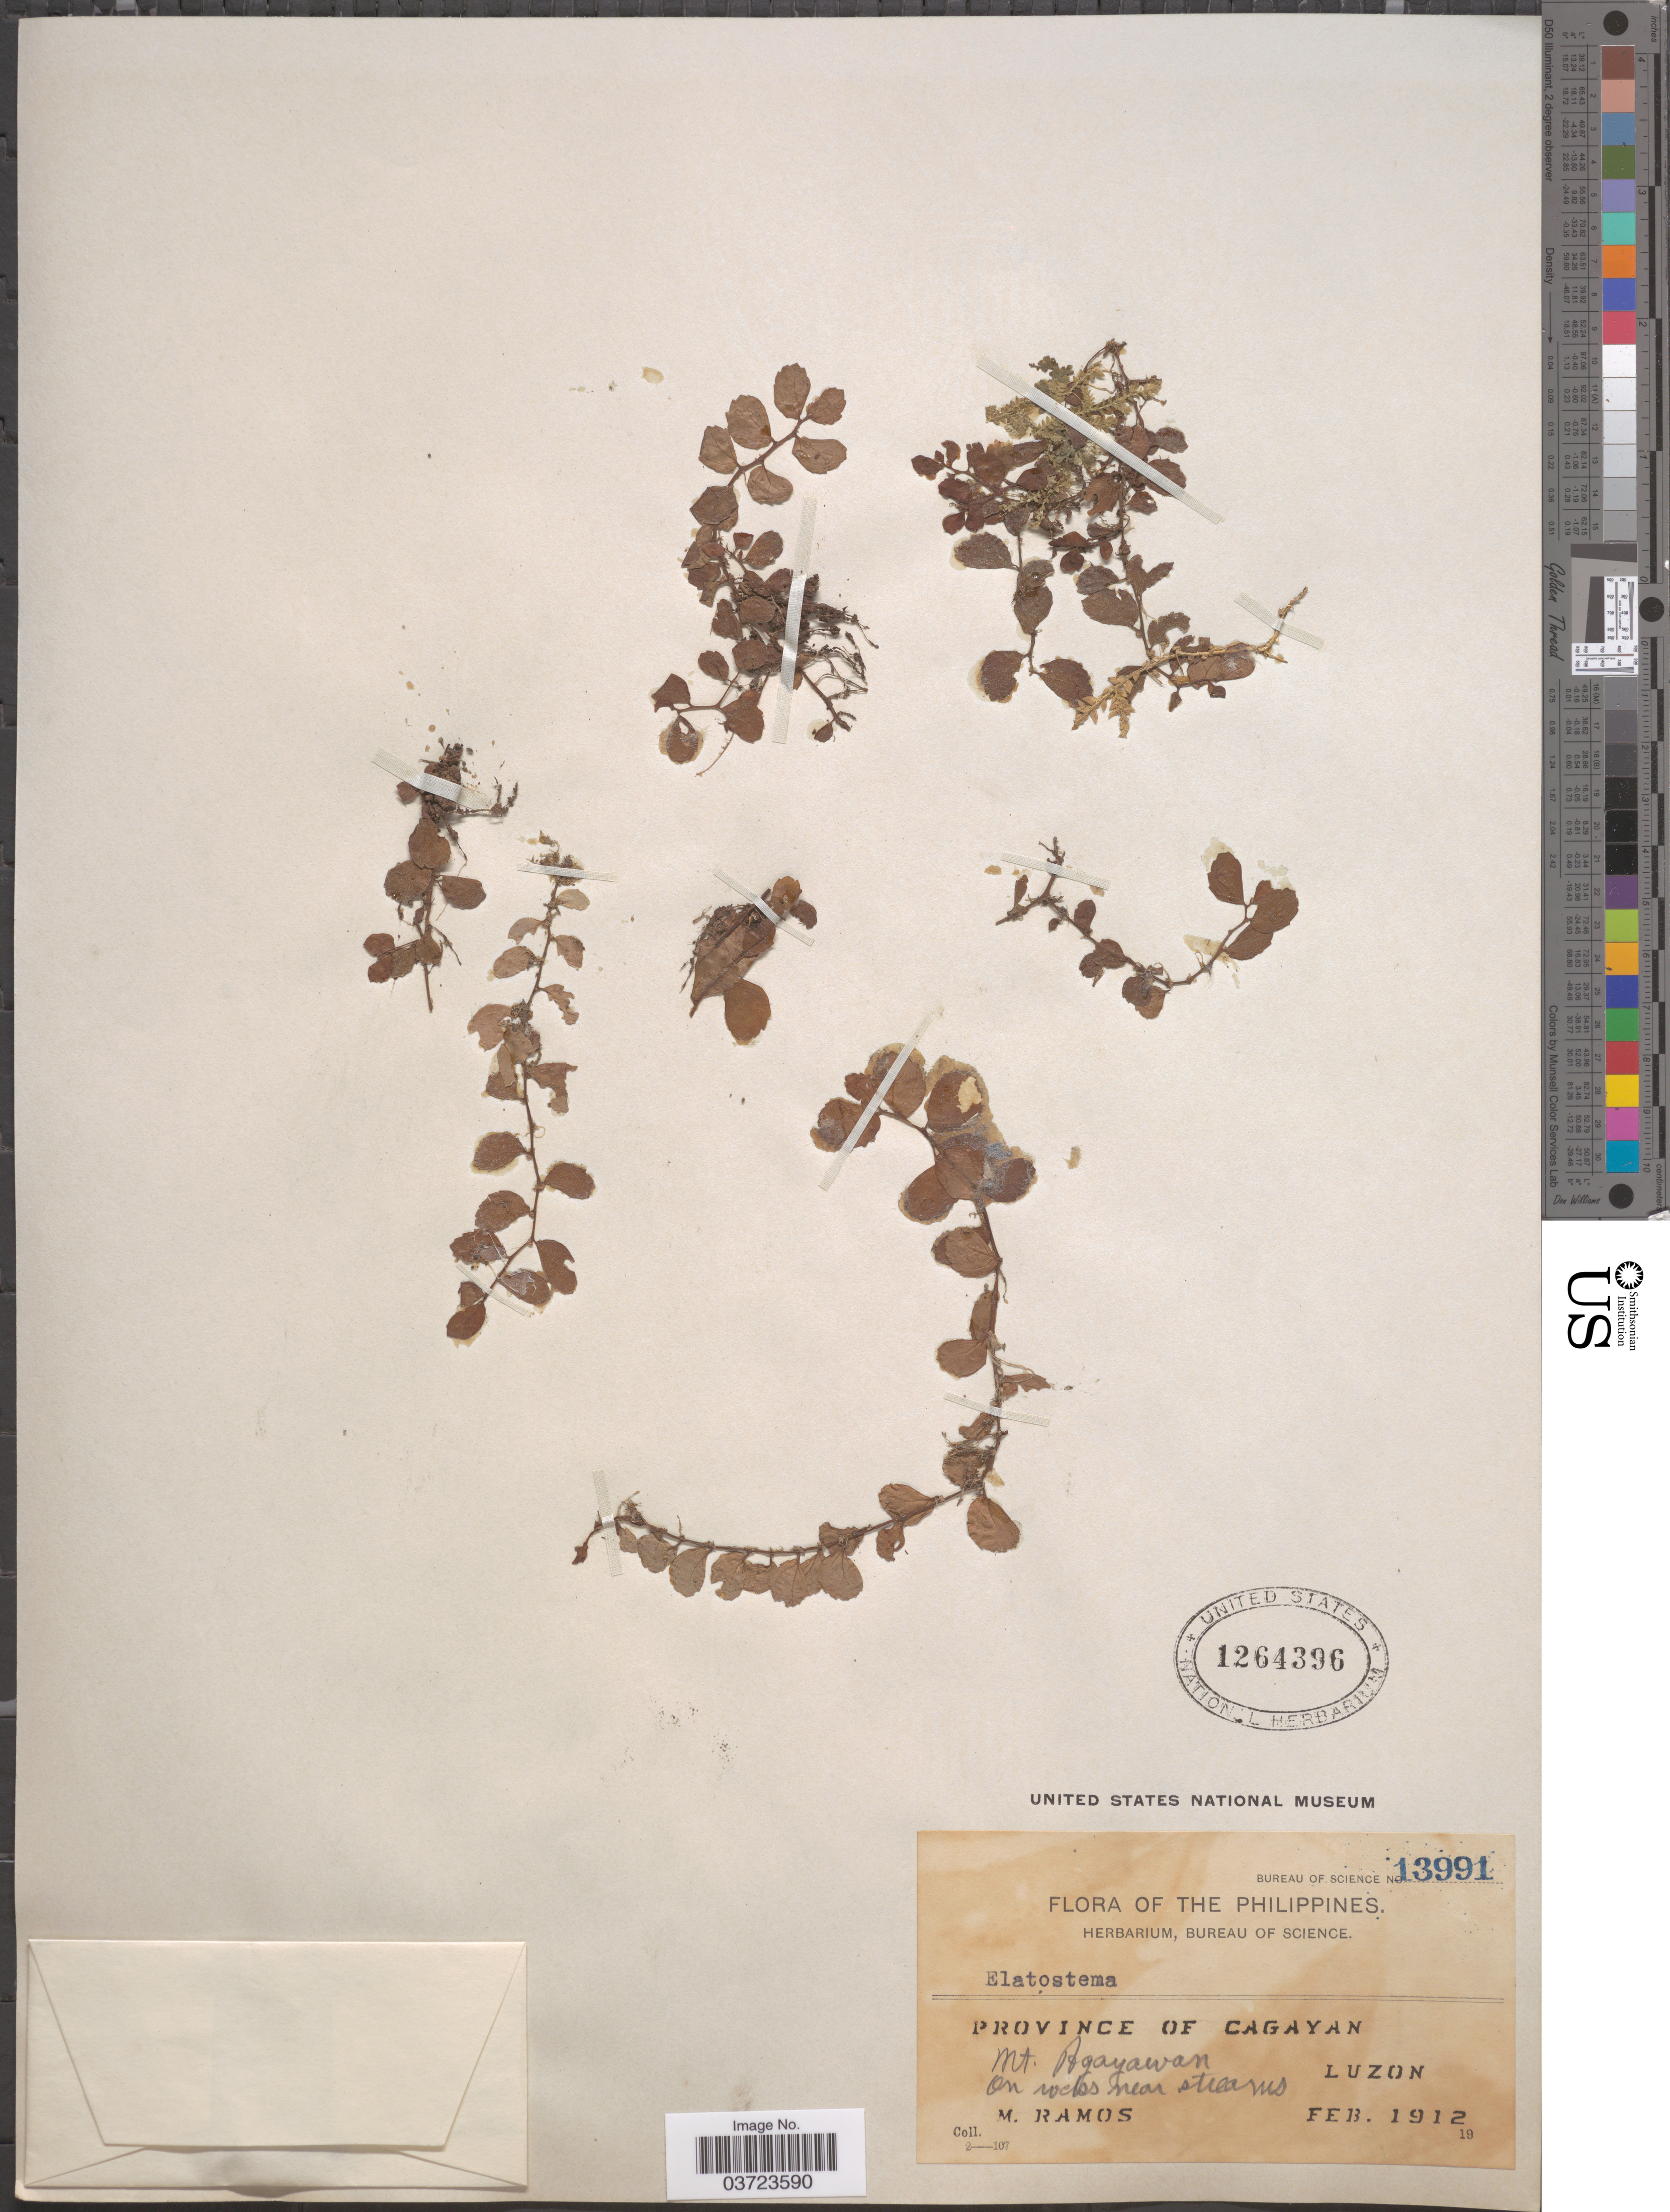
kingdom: Plantae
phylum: Tracheophyta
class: Magnoliopsida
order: Rosales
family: Urticaceae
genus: Elatostema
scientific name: Elatostema sp.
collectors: M. Ramos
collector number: Bureau of Science 13991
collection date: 1912-02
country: Philippines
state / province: Cagayan Valley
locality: Province of Cagayan. Luzon. Mt. Agayawan.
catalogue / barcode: US 1264396